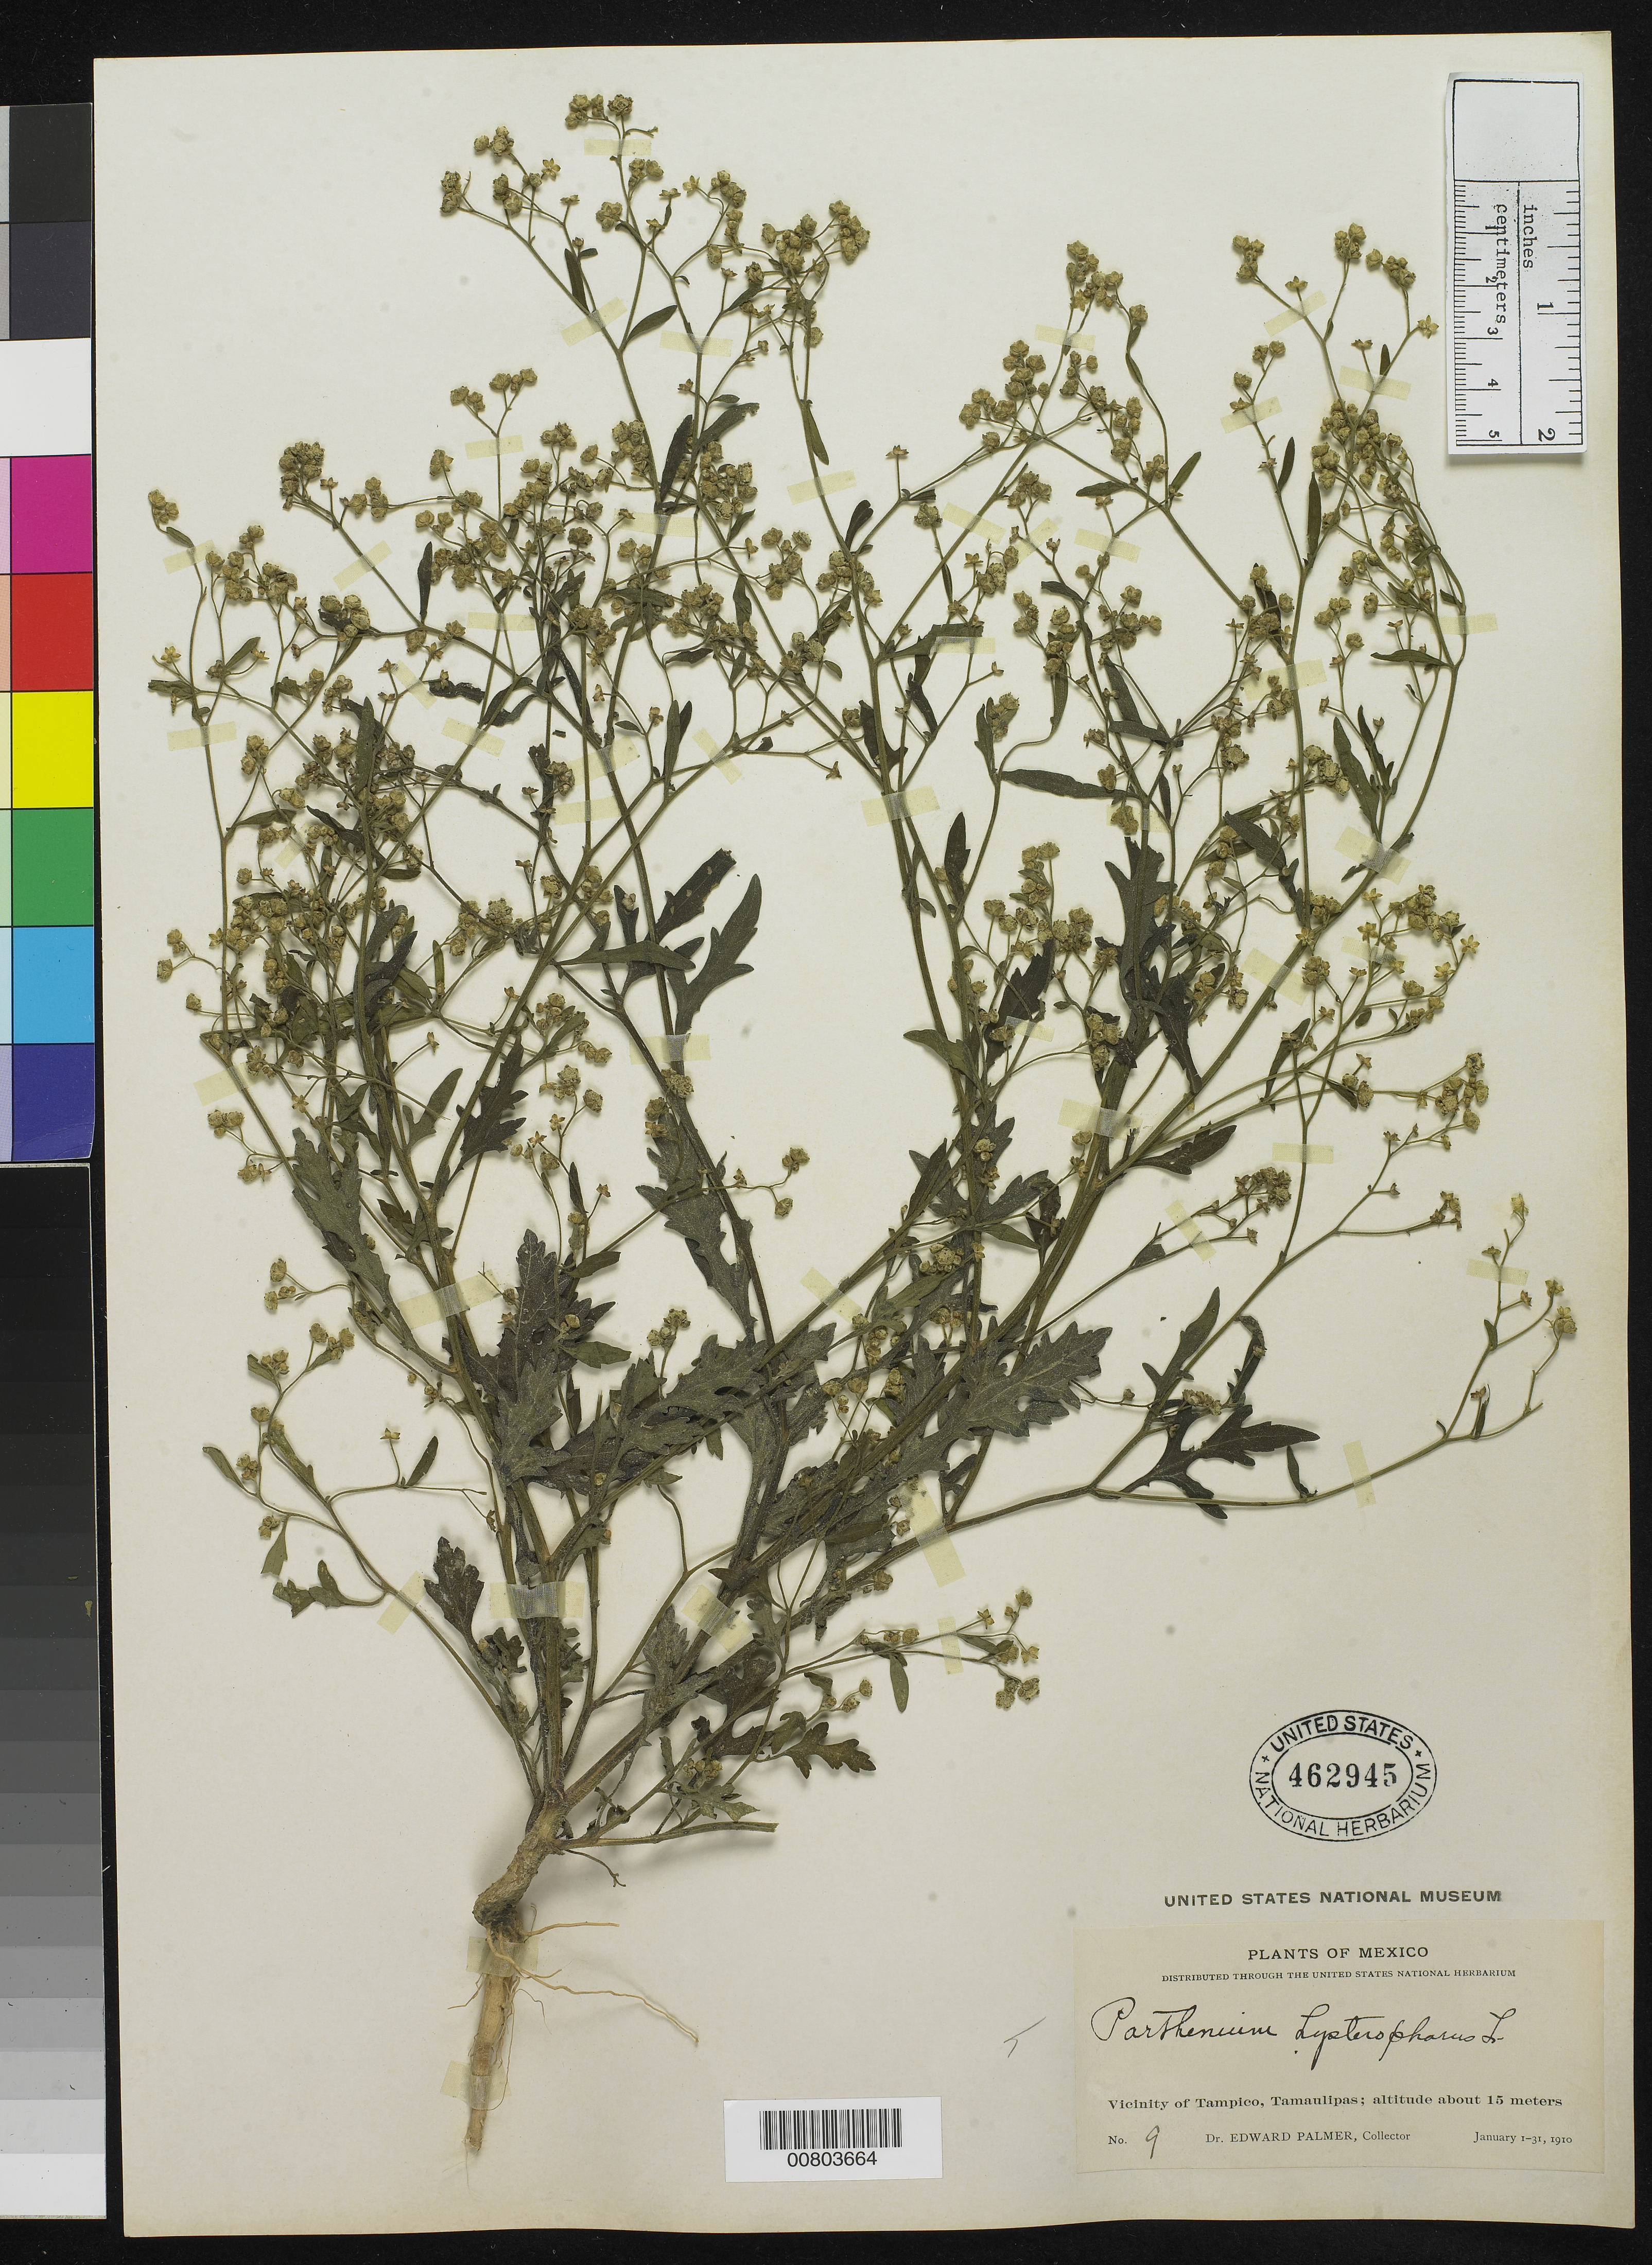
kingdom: Plantae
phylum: Tracheophyta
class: Magnoliopsida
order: Asterales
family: Asteraceae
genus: Parthenium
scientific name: Parthenium hysterophorus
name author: L.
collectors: E. Palmer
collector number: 9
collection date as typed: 01 Jan 1910 to 31 Jan 1910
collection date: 1910-01-01/1910-01-31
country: Mexico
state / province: Tamaulipas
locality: Vicinity of Tampico, Tamaulipas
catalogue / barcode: US 462945